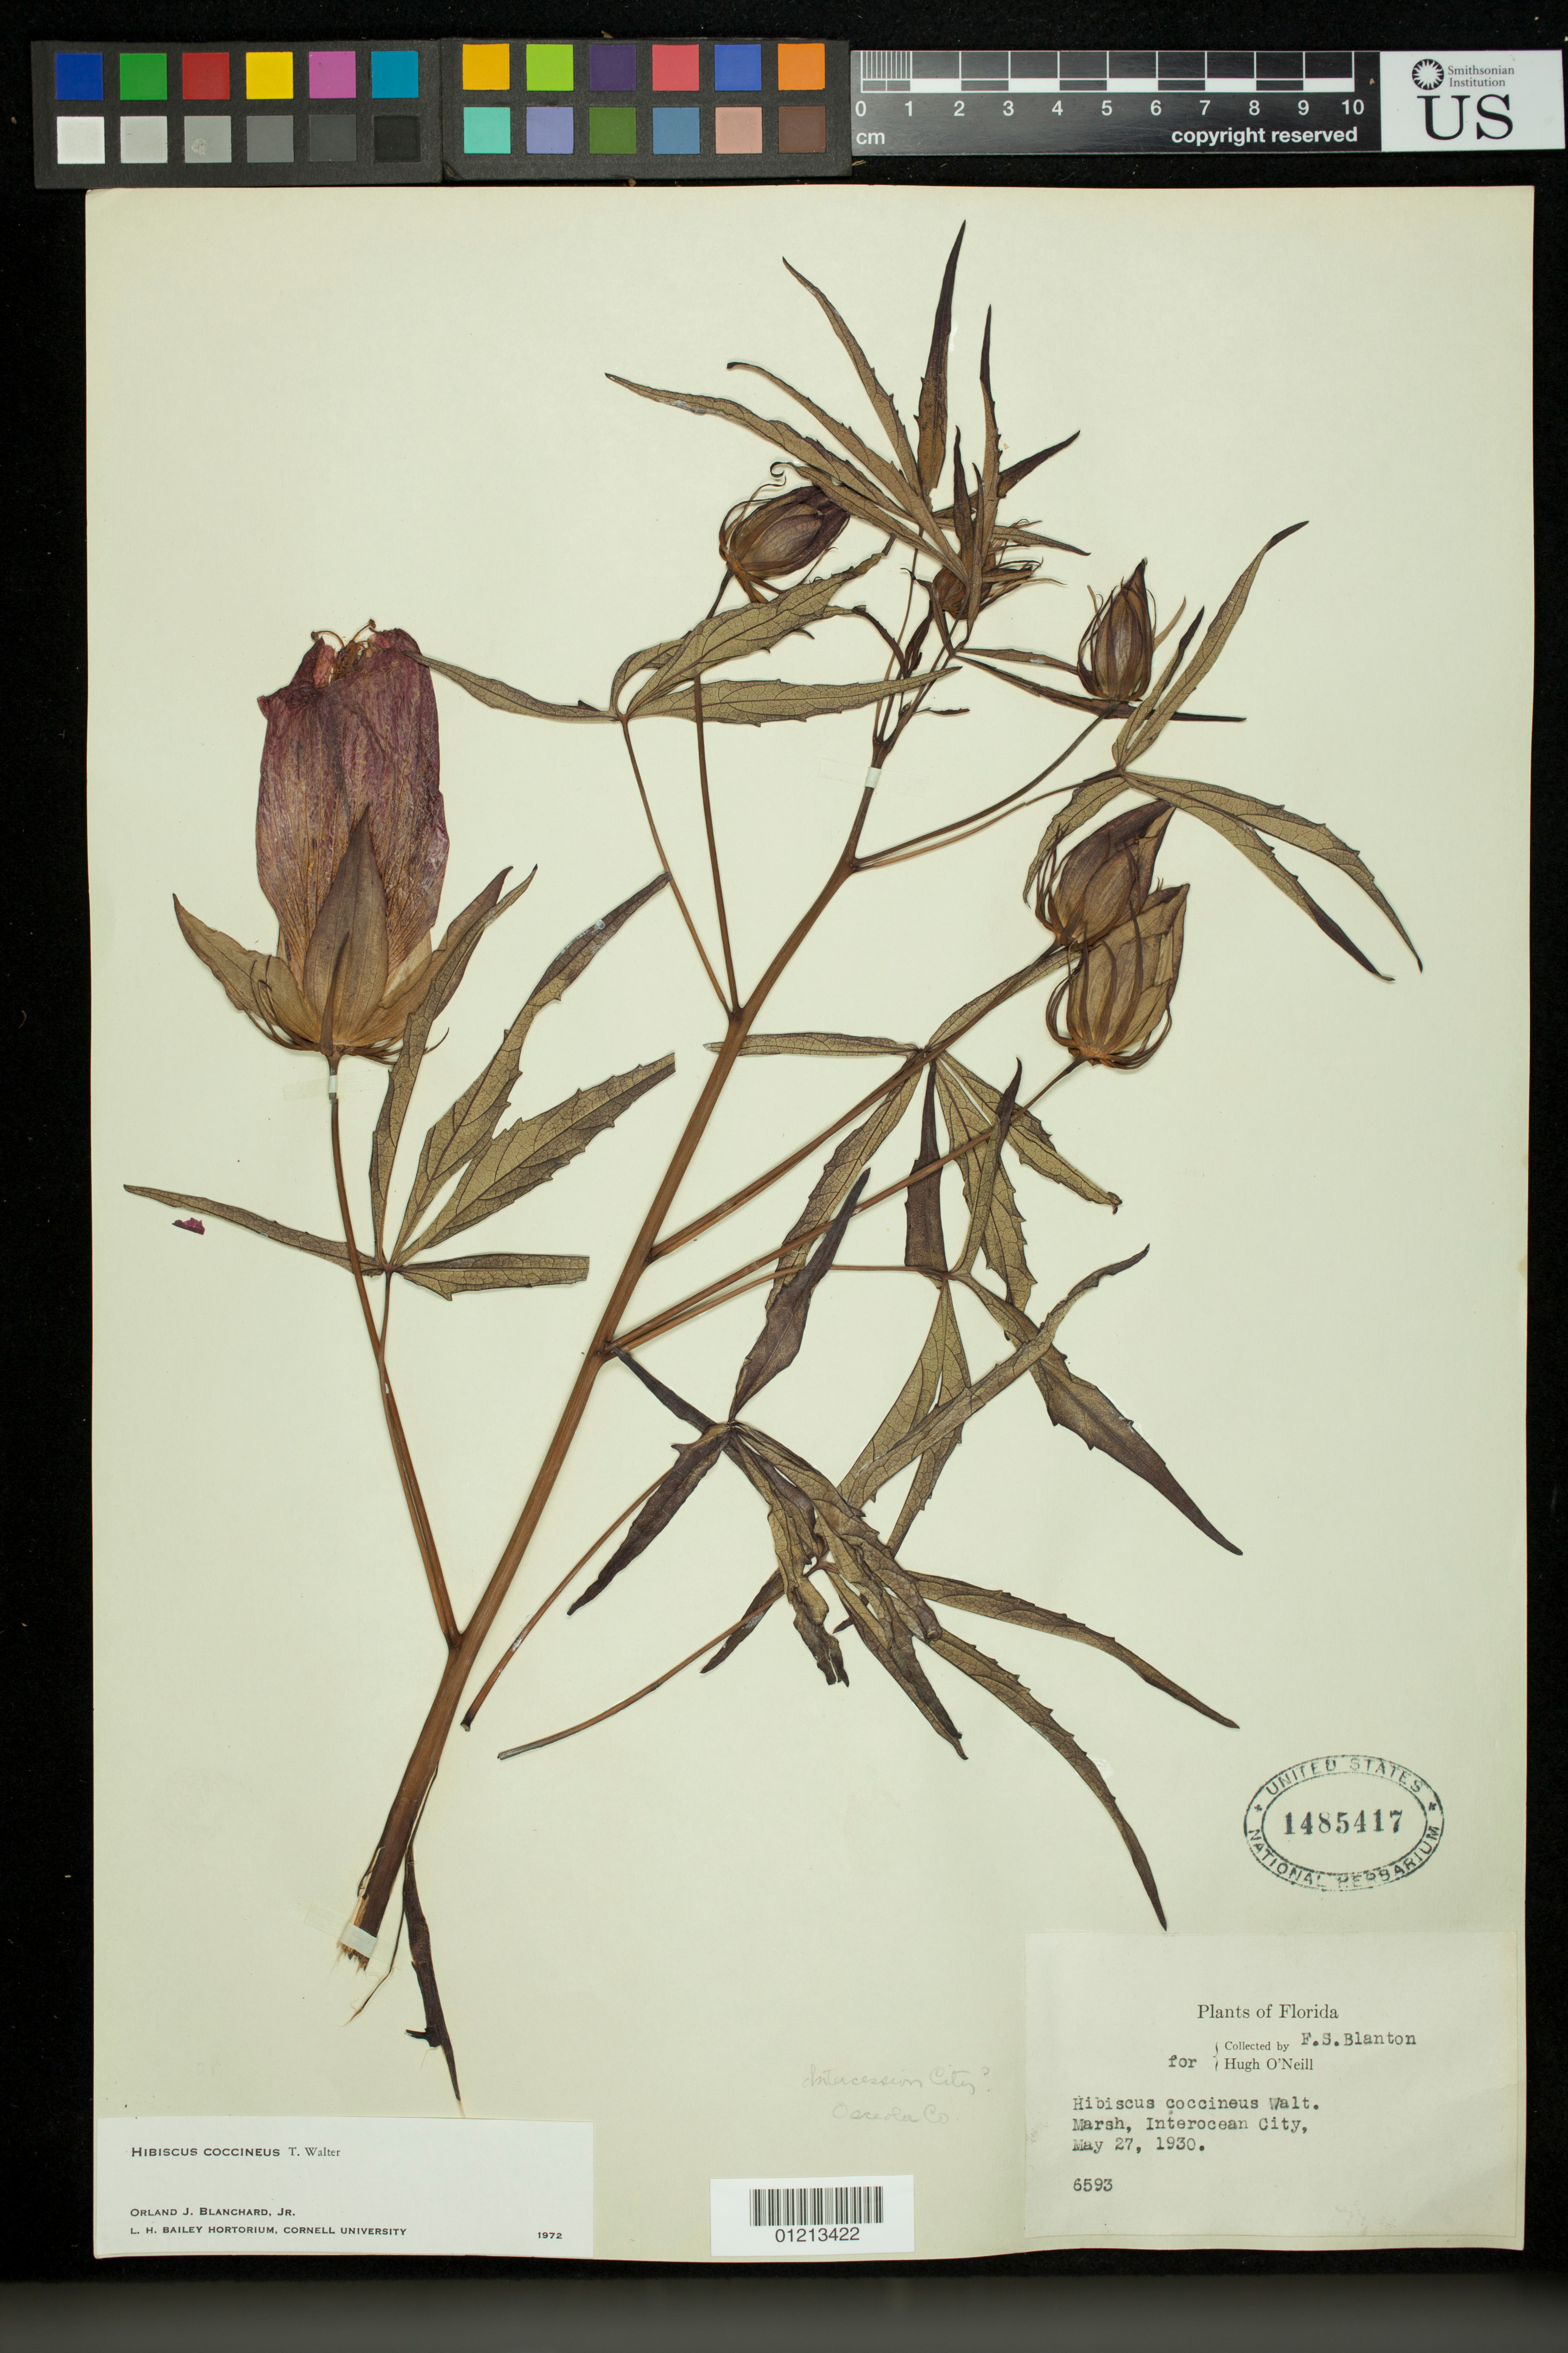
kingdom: Plantae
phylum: Tracheophyta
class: Magnoliopsida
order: Malvales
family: Malvaceae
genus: Hibiscus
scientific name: Hibiscus coccineus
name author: Walter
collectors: F. S. Blanton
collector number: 6593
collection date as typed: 27 May 1930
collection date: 1930-05-27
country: United States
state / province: Florida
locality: Marsh, Interocean City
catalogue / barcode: US 1485417